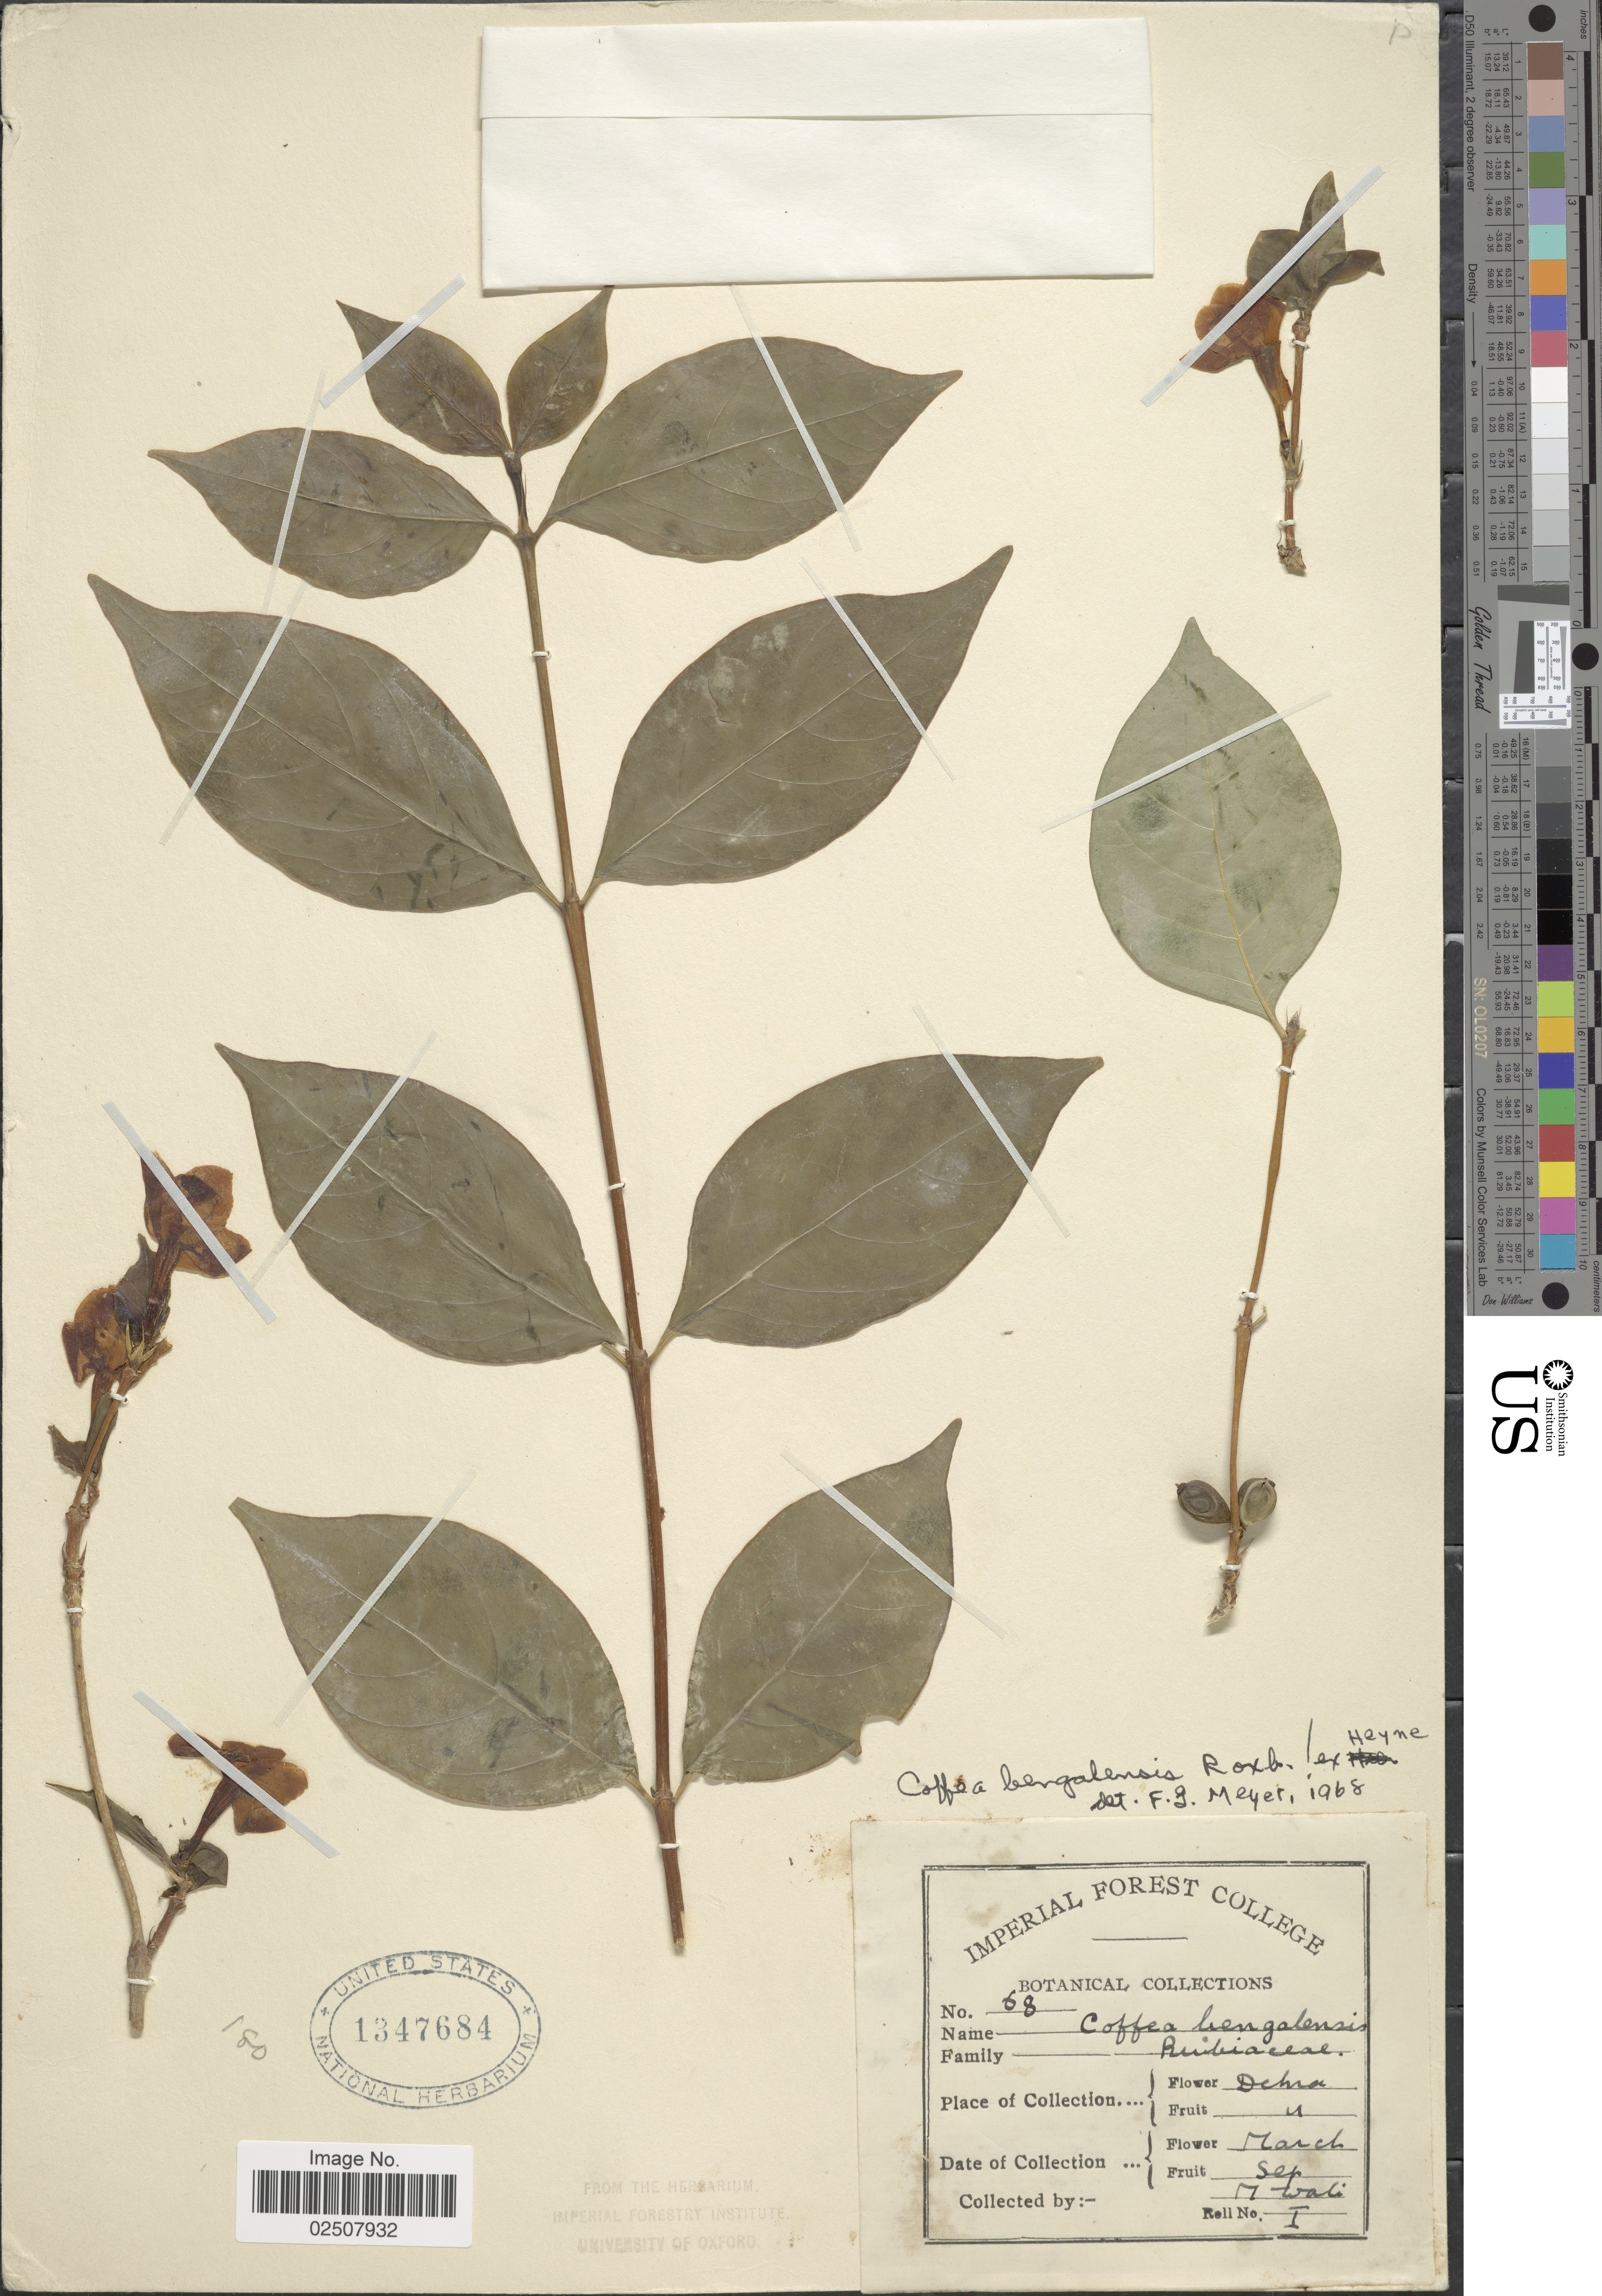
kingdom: Plantae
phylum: Tracheophyta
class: Magnoliopsida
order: Gentianales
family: Rubiaceae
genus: Coffea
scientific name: Coffea benghalensis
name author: B. Heyne ex Roth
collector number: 68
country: India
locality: Dehra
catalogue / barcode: US 1347684